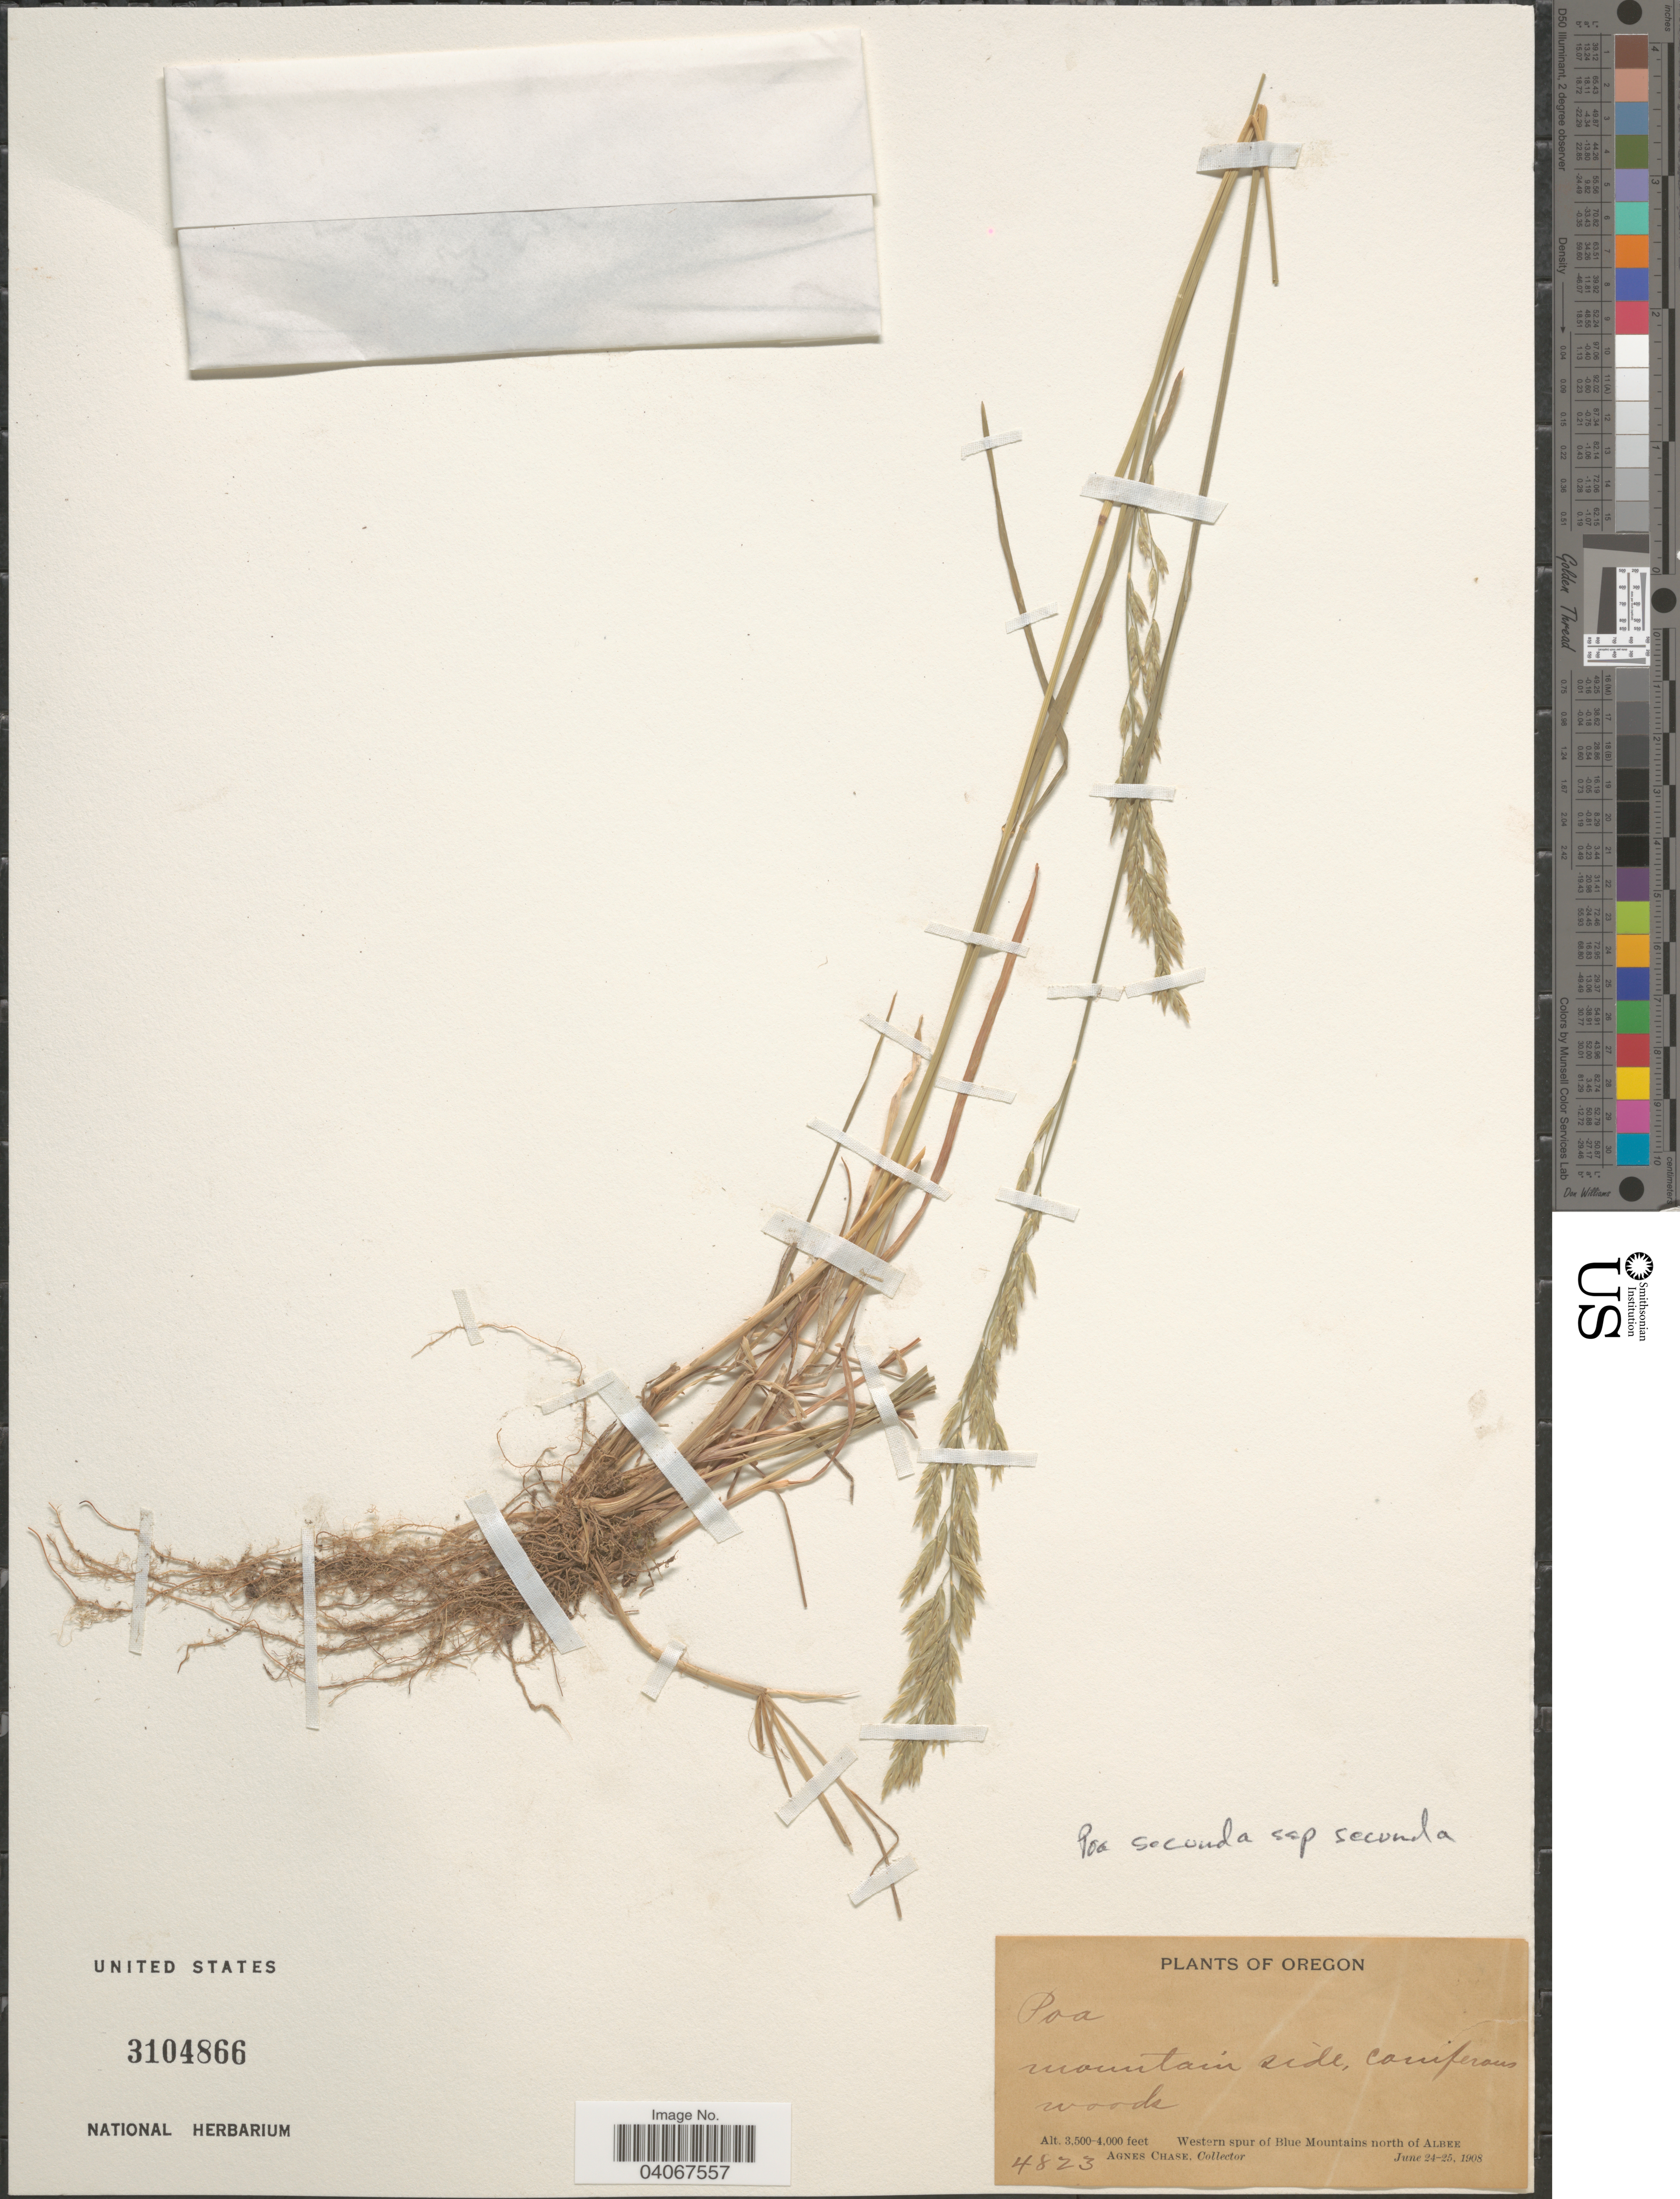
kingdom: Plantae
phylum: Tracheophyta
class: Liliopsida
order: Poales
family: Poaceae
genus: Poa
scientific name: Poa secunda subsp. secunda var. secunda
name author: J. Presl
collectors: A. Chase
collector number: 4823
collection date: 1908-06-24/1908-06-25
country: United States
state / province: Oregon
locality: Mountain side. Western spur of Blue Mountains north of Albee.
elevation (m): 1067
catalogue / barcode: US 3104866